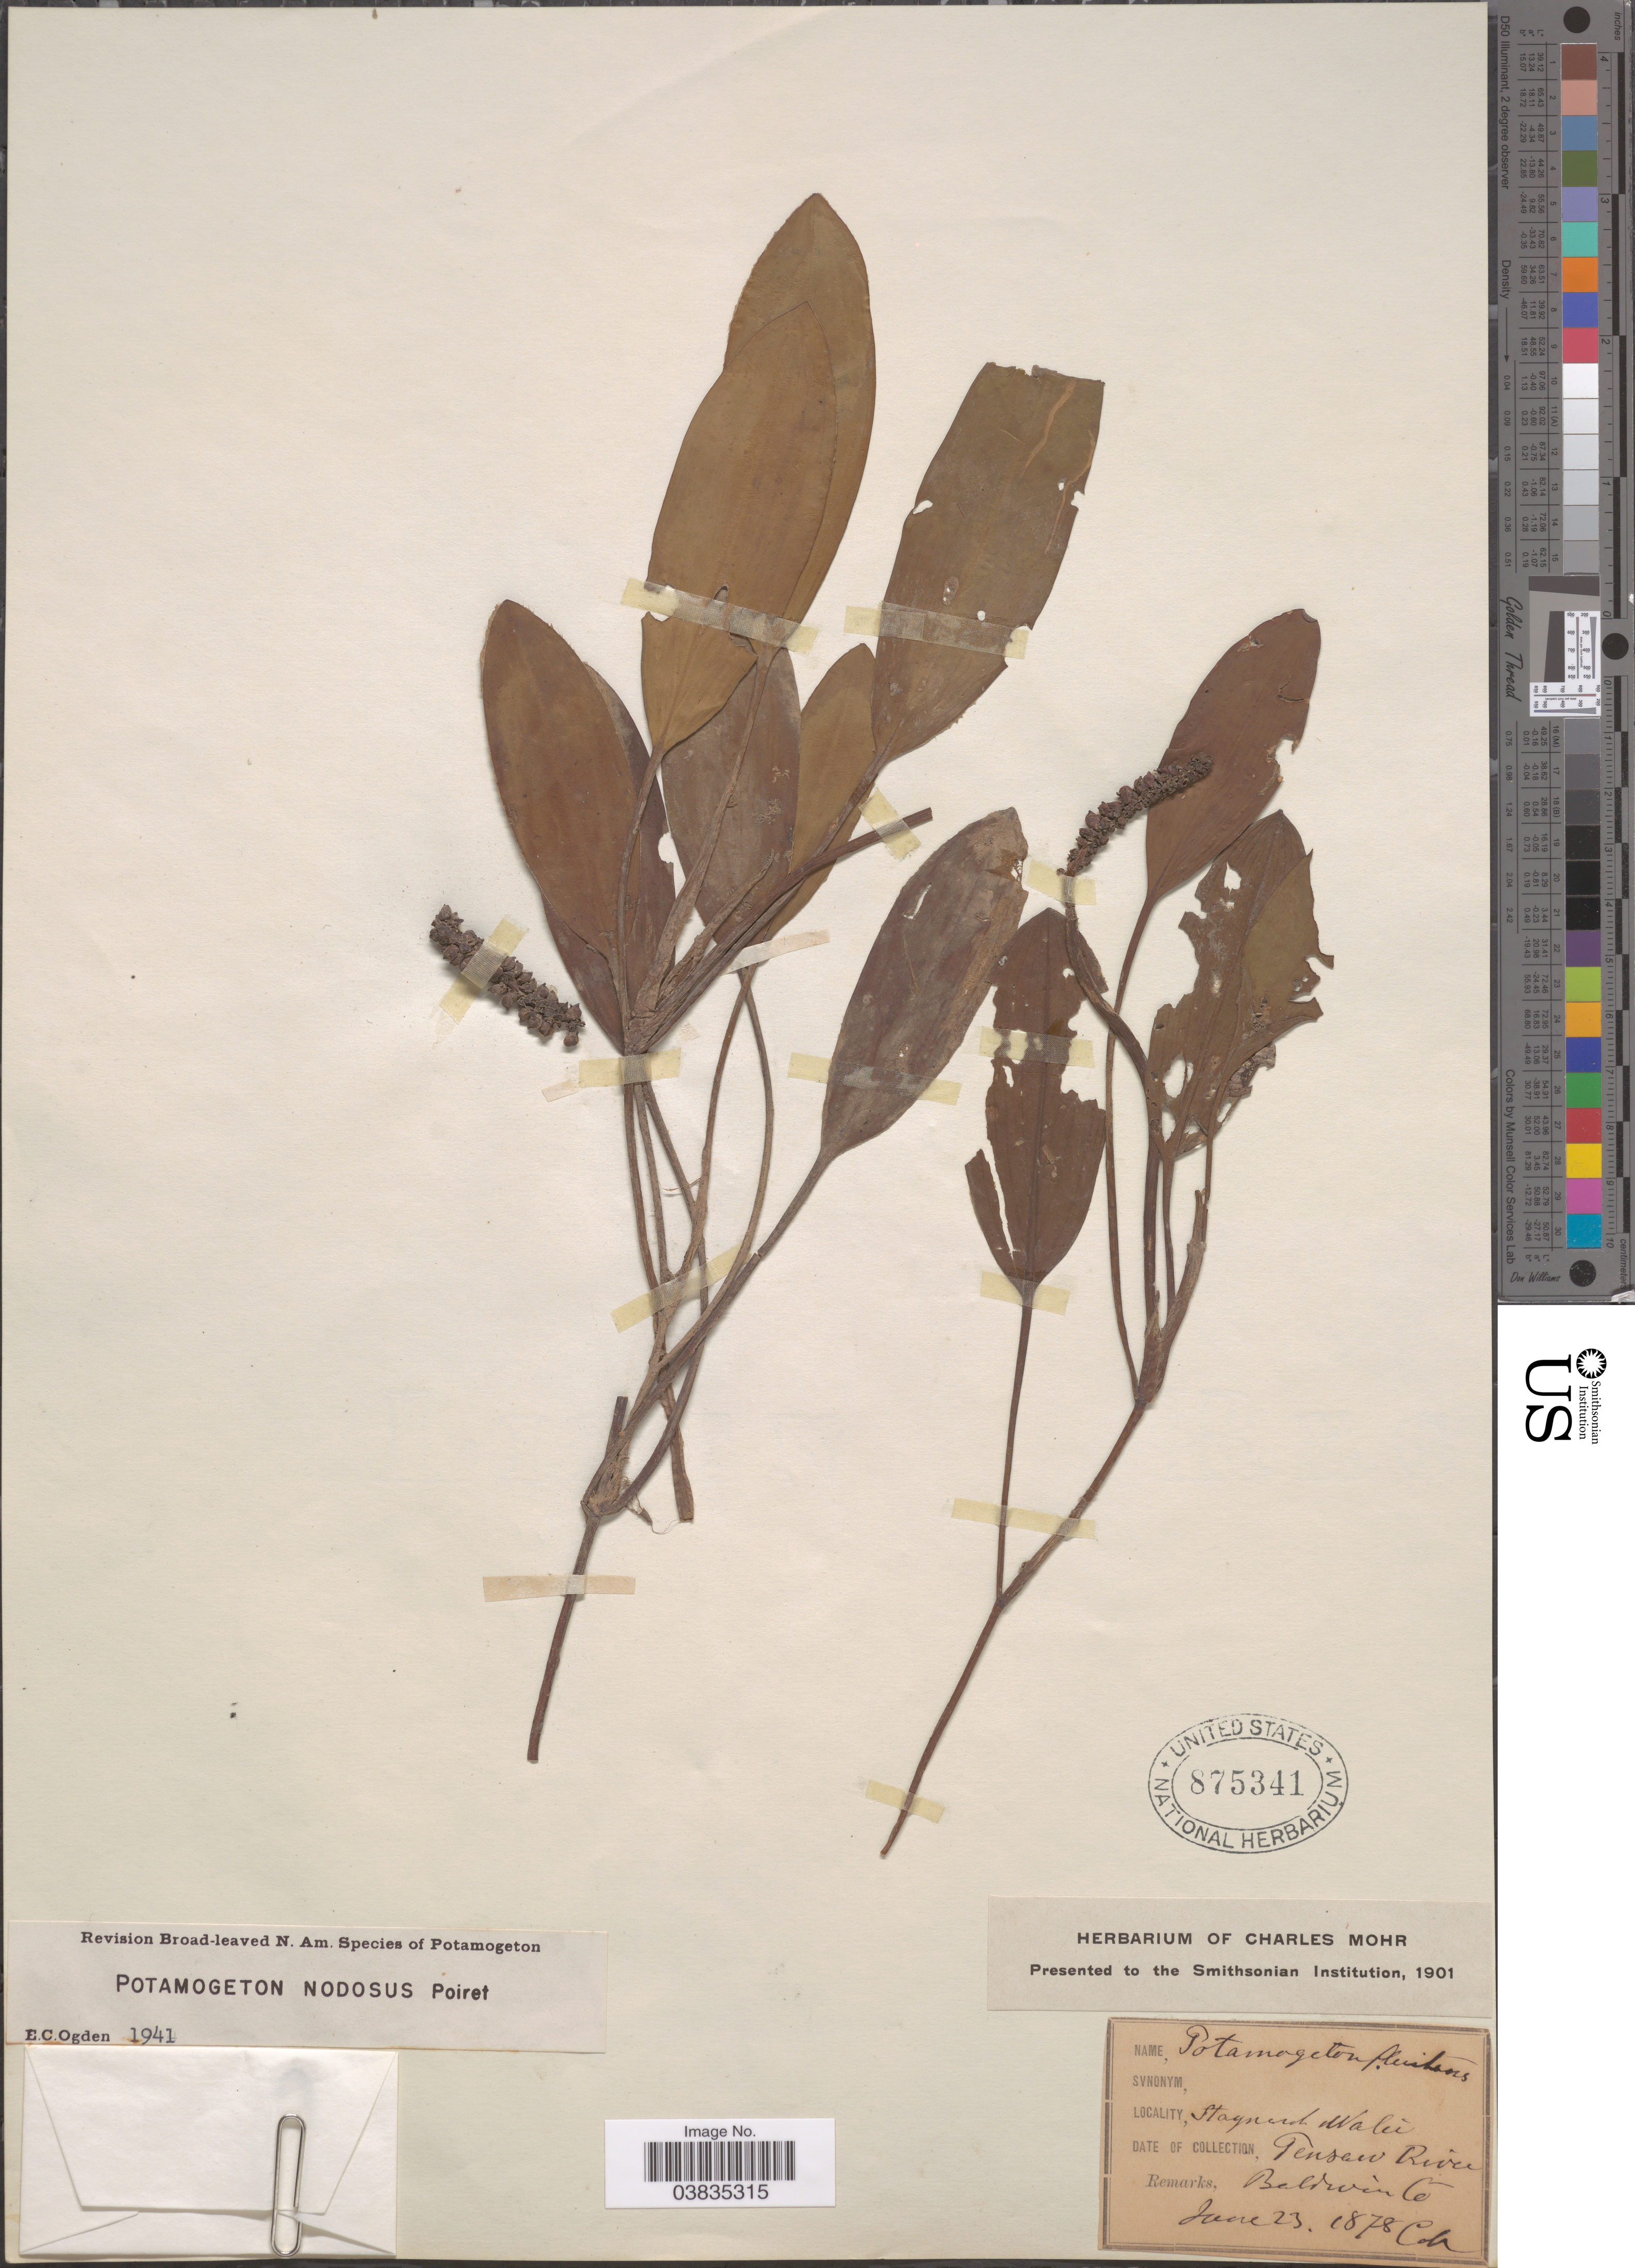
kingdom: Plantae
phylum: Tracheophyta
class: Liliopsida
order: Alismatales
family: Potamogetonaceae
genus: Potamogeton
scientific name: Potamogeton nodosus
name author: Poir.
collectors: Mohr, C. T. (herbarium)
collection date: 1878-06-23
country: United States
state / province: Alabama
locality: Tensaw River. Baldwin Co.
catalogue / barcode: US 875341